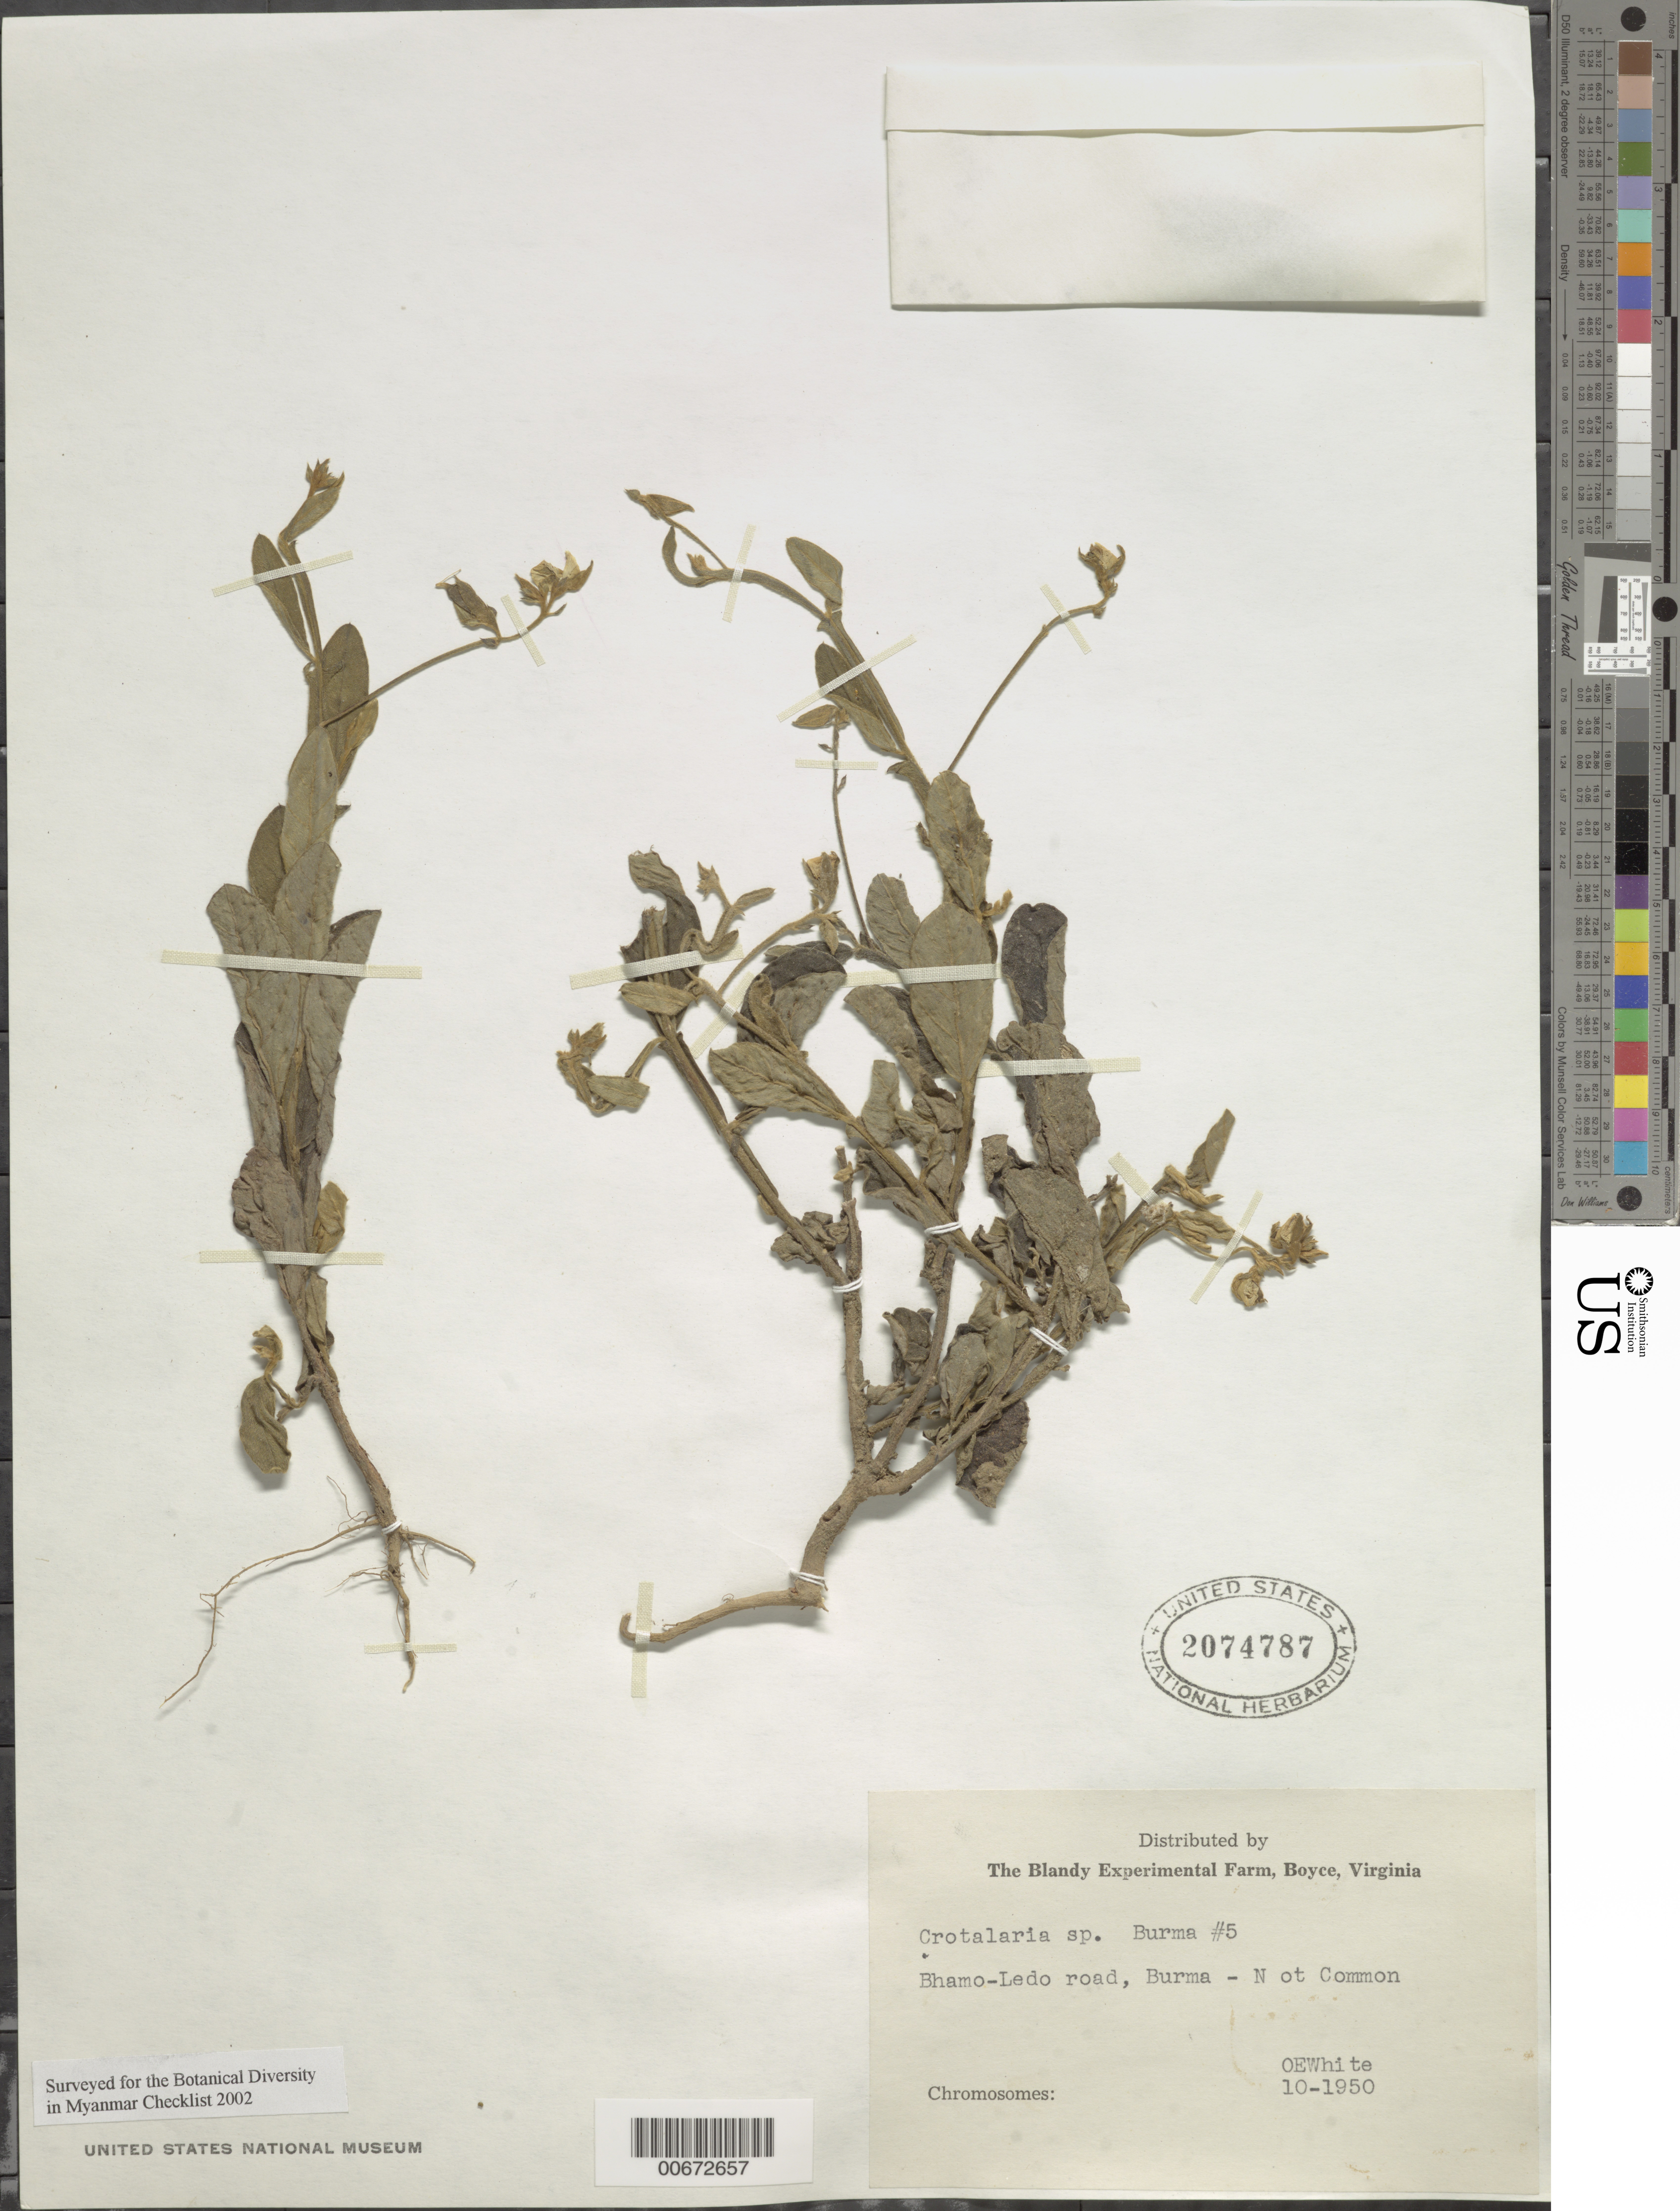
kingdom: Plantae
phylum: Tracheophyta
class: Magnoliopsida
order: Fabales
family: Fabaceae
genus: Crotalaria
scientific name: Crotalaria sp.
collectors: O. E. White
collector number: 5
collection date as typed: Oct 1950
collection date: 1950-10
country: Myanmar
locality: Bhamo-Ledo road.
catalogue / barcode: US 2074787